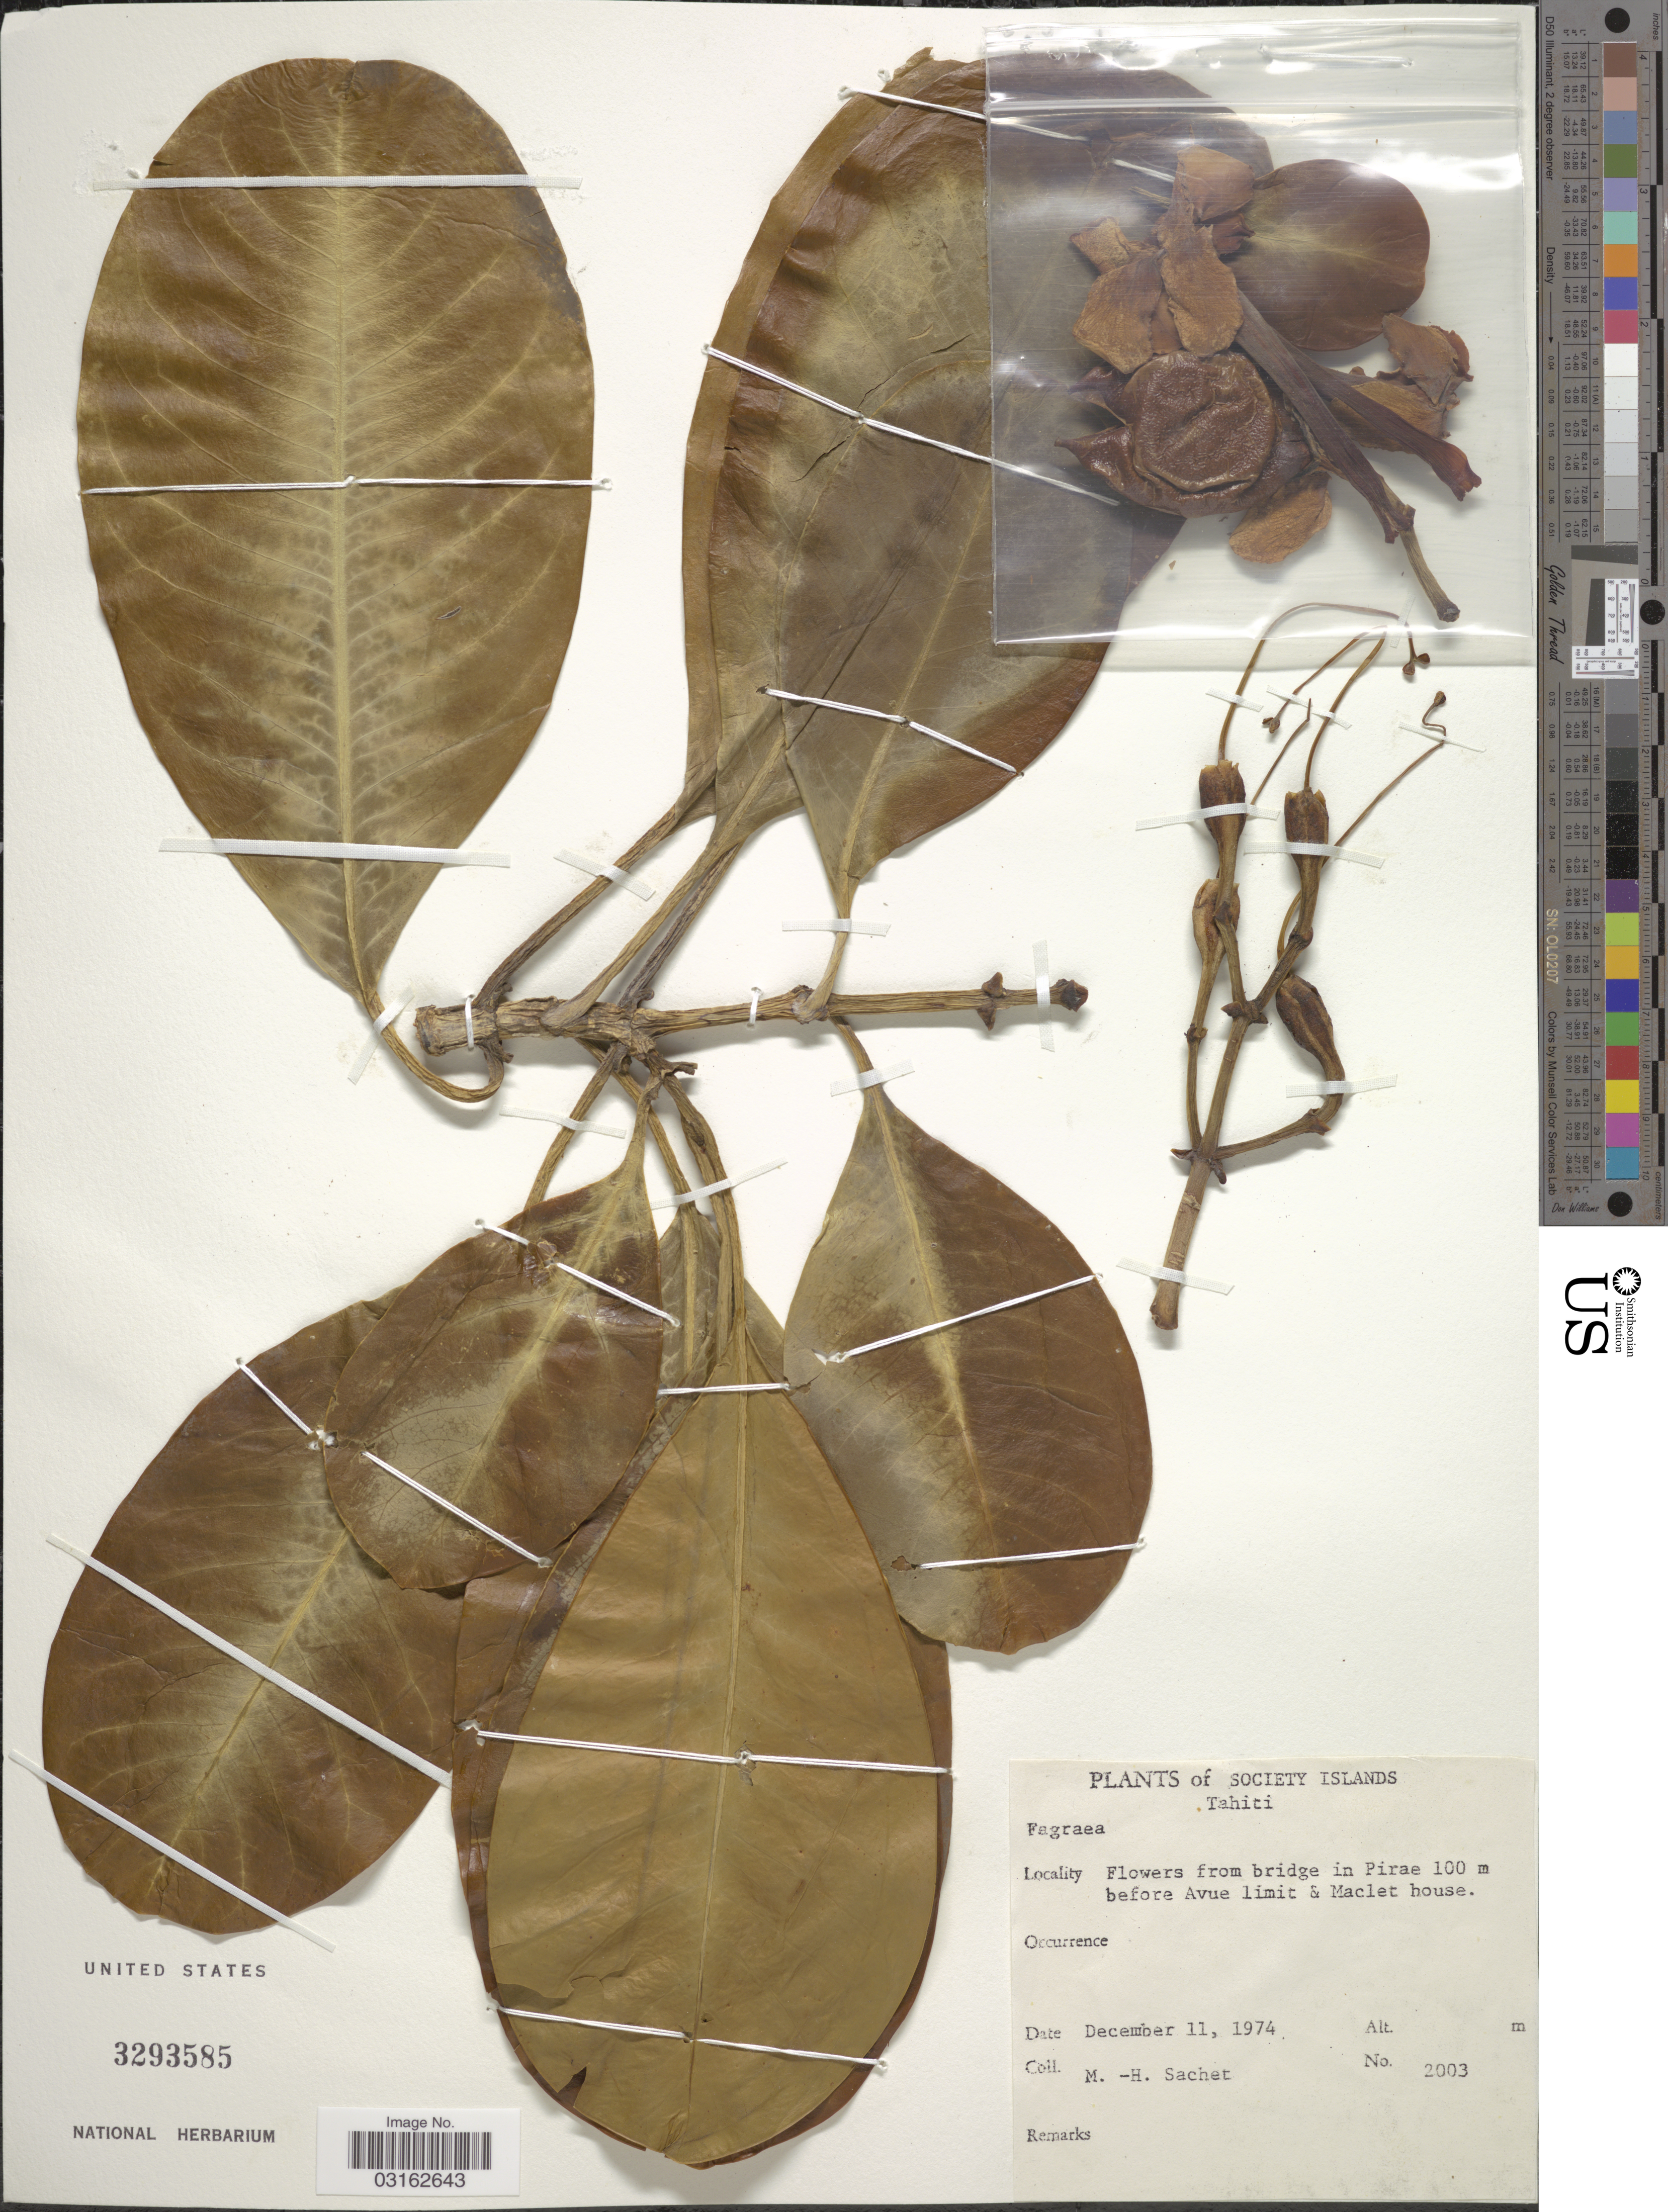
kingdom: Plantae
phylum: Tracheophyta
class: Magnoliopsida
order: Gentianales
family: Gentianaceae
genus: Fagraea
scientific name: Fagraea sp.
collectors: M.-H. Sachet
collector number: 2003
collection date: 1974-12-11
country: French Polynesia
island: Tahiti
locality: Society Islands, Tahiti, Flowers from bridge in Pirae 100 m before Avue limit & Maclet house.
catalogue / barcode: US 3293585